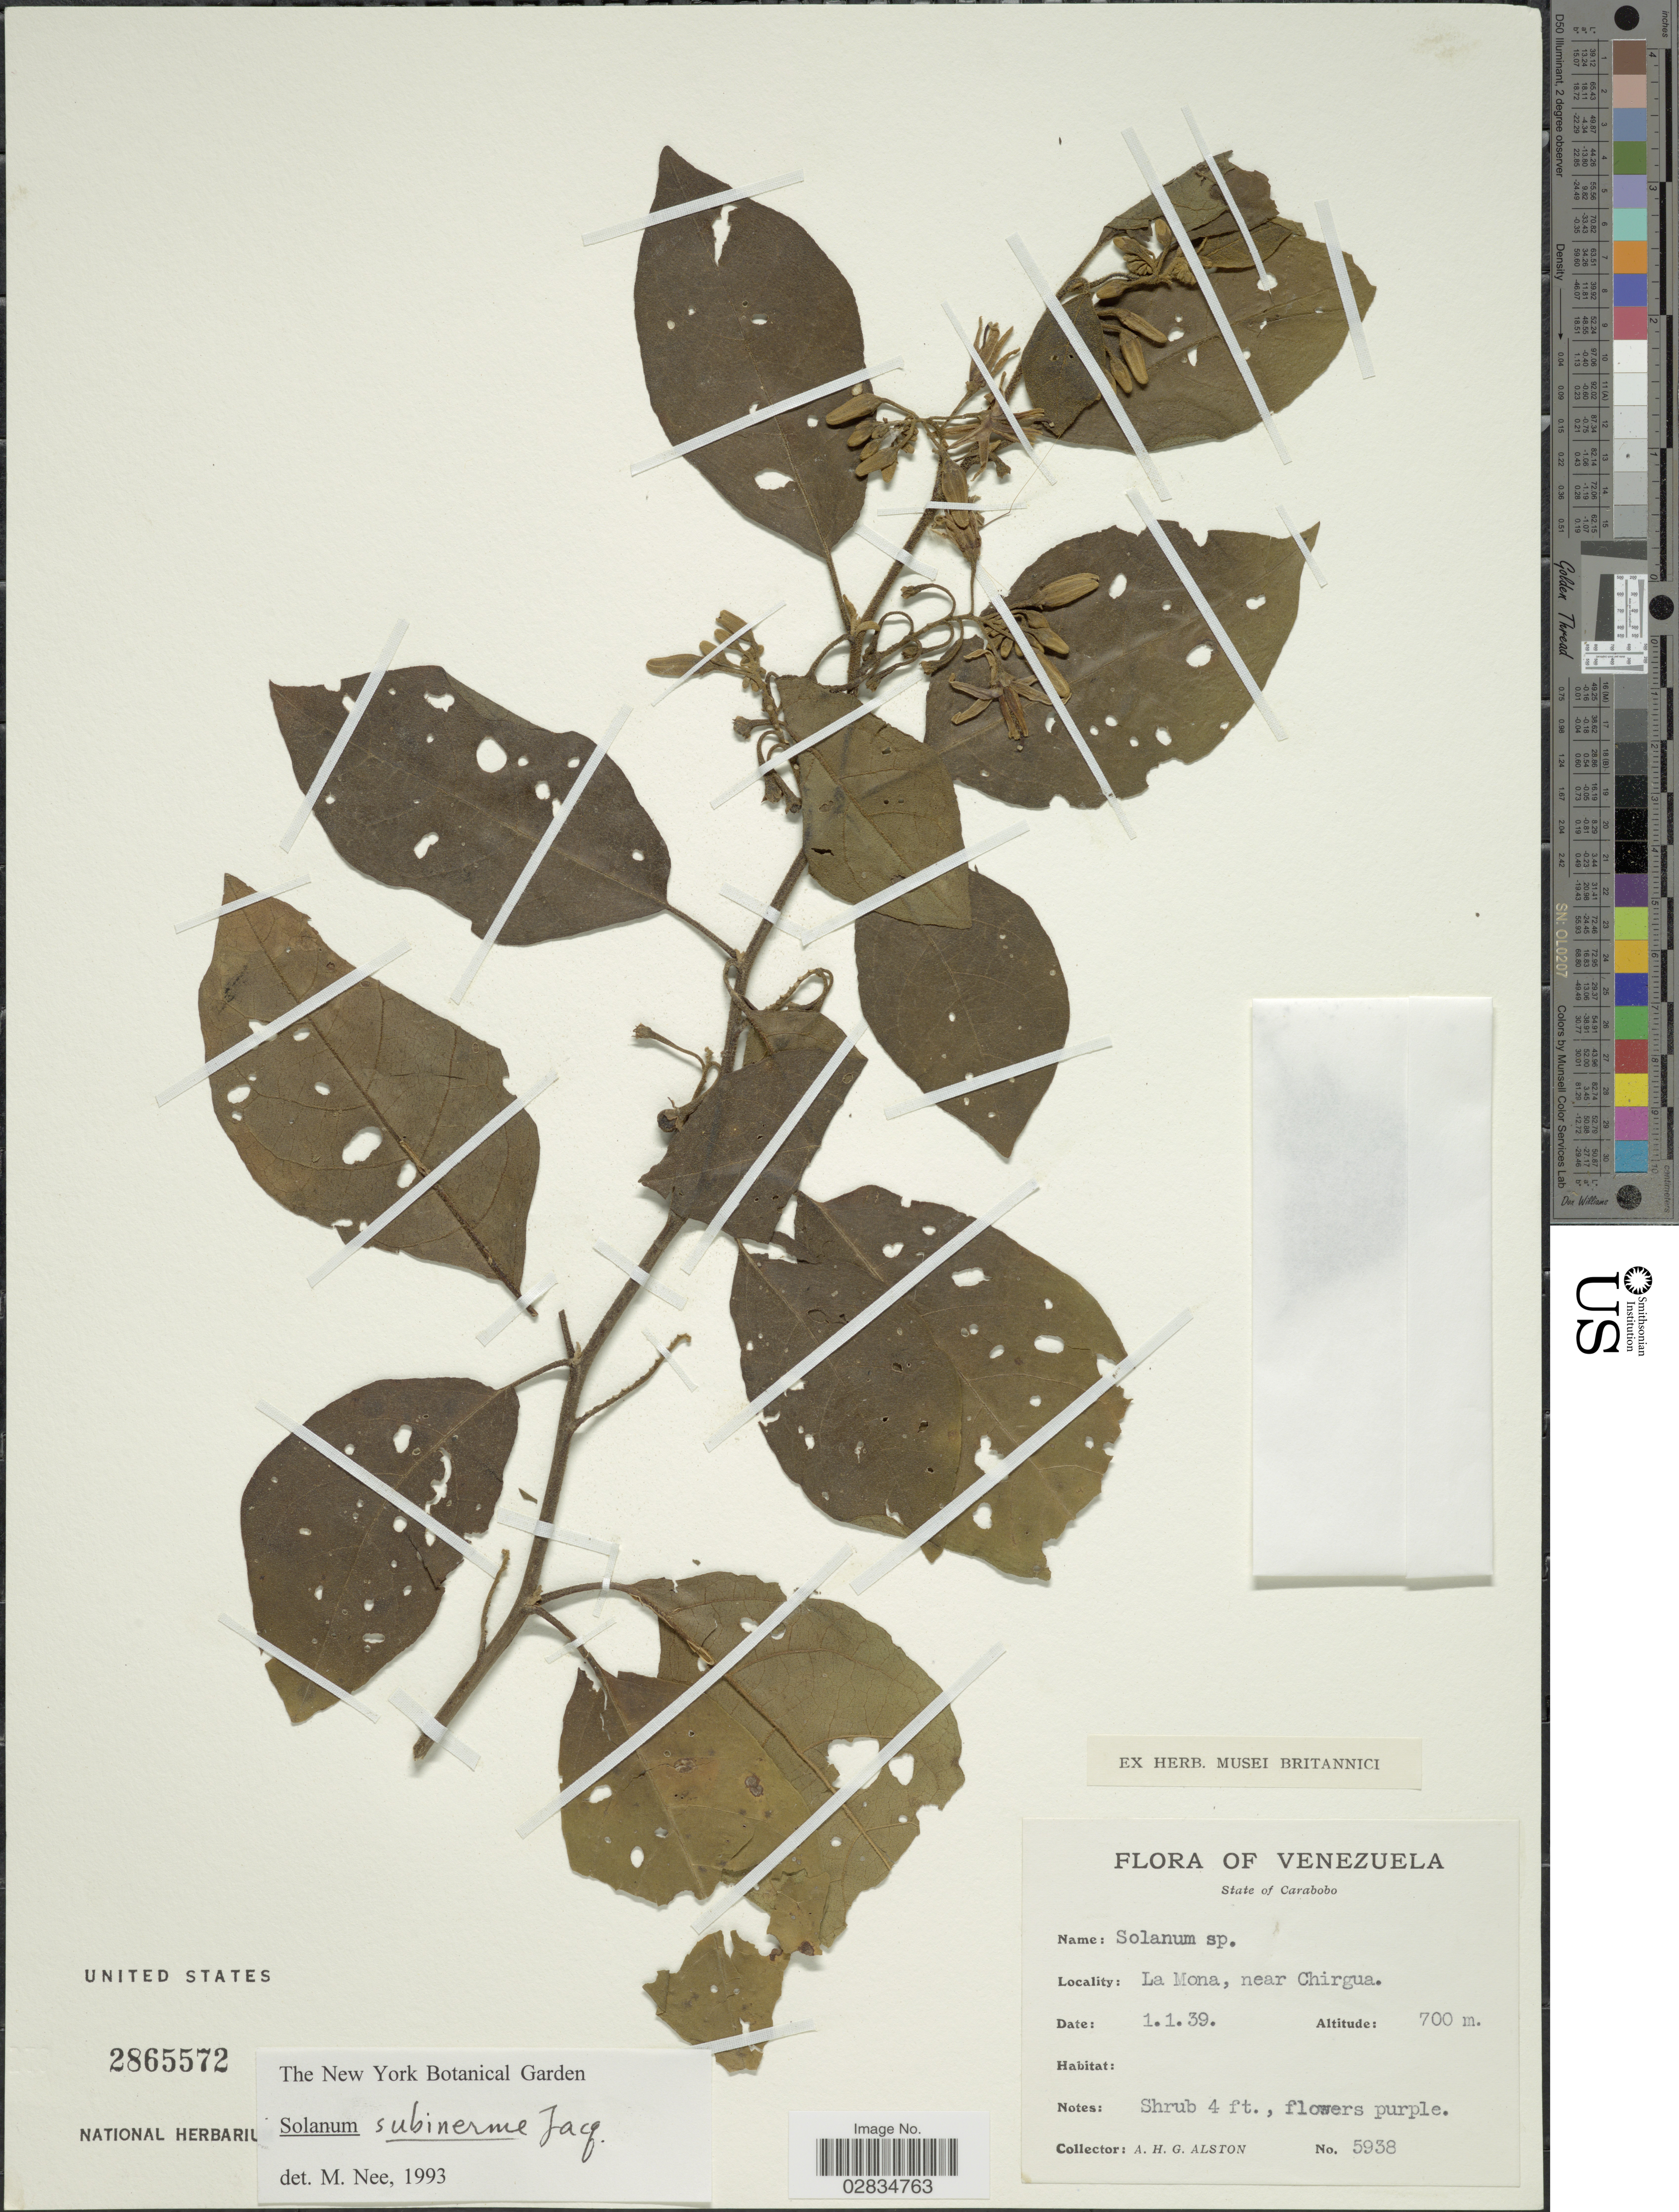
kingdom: Plantae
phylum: Tracheophyta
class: Magnoliopsida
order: Solanales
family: Solanaceae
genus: Solanum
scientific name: Solanum subinerme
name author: Jacq.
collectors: A. H. Alston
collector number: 5938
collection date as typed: Transcribed d/m/y: 1/1/39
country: Venezuela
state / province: Carabobo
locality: La Mona, near Chirgua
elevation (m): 700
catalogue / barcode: US 2865572